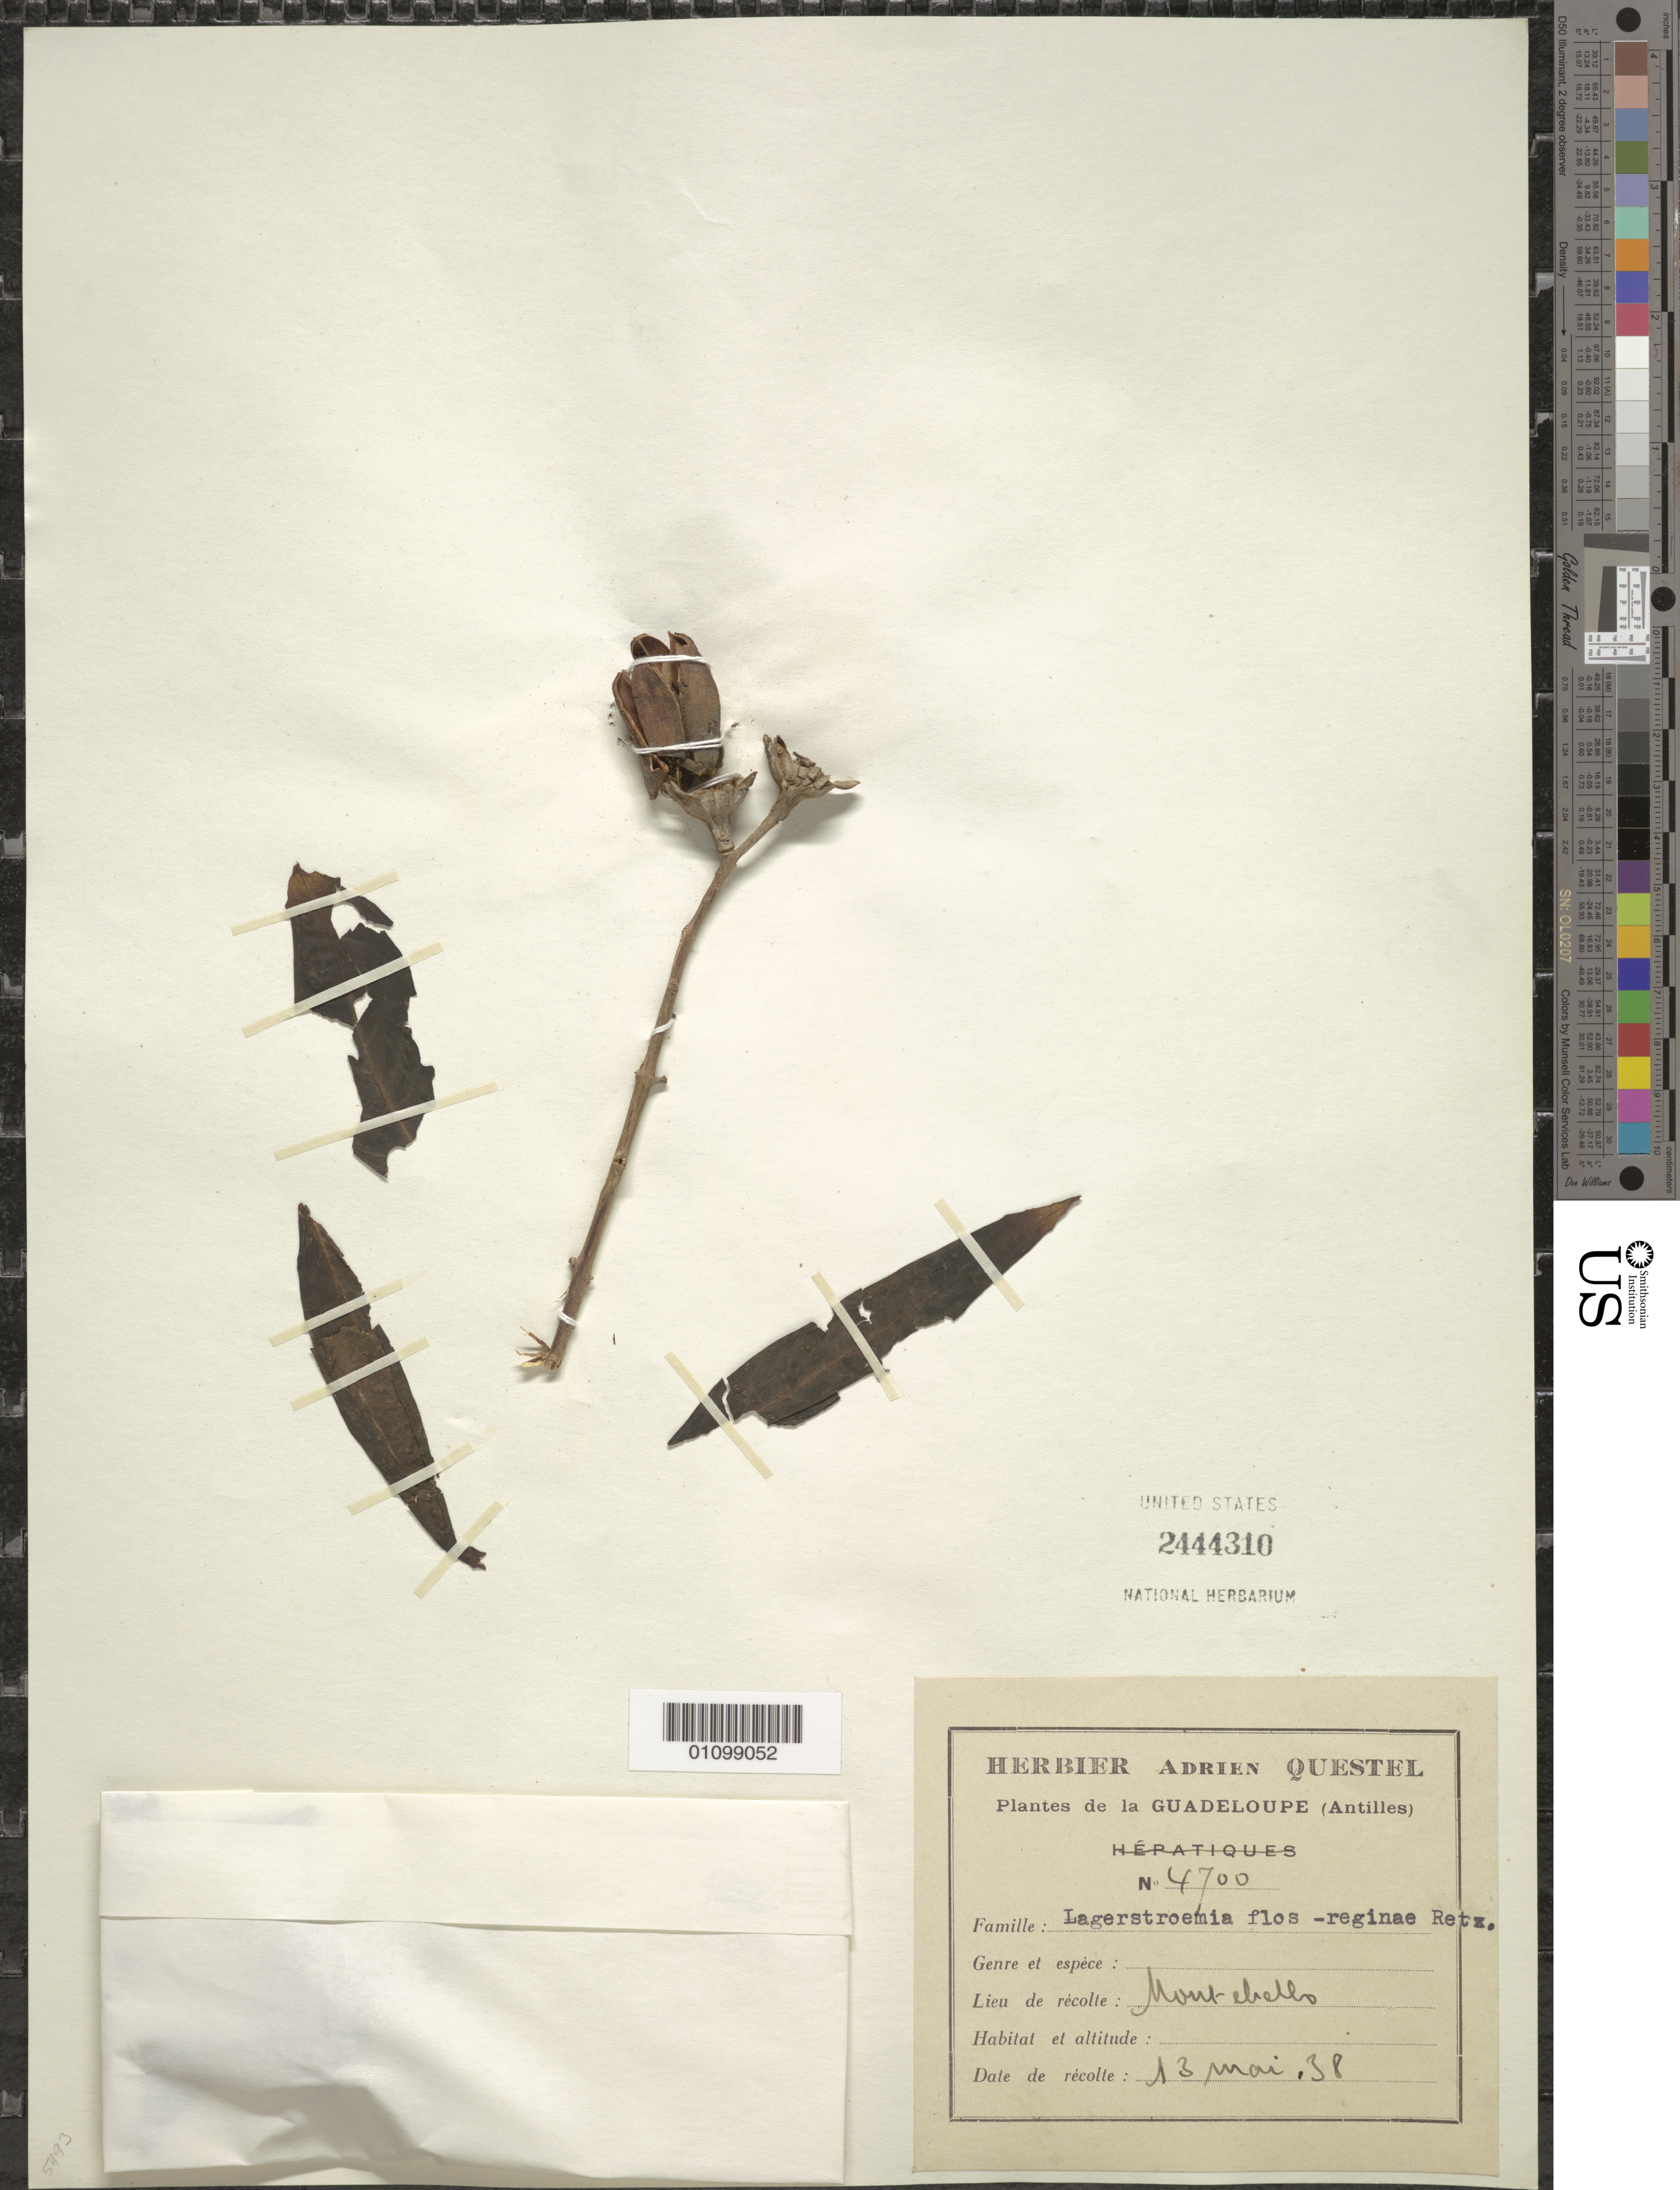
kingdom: Plantae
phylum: Tracheophyta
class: Magnoliopsida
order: Myrtales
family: Lythraceae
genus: Lagerstroemia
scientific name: Lagerstroemia speciosa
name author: (L.) Pers.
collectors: A. Questel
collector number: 4700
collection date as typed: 13 May 1938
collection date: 1938-05-13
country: Guadeloupe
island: Basse Terre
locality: Montebello.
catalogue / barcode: US 2444310